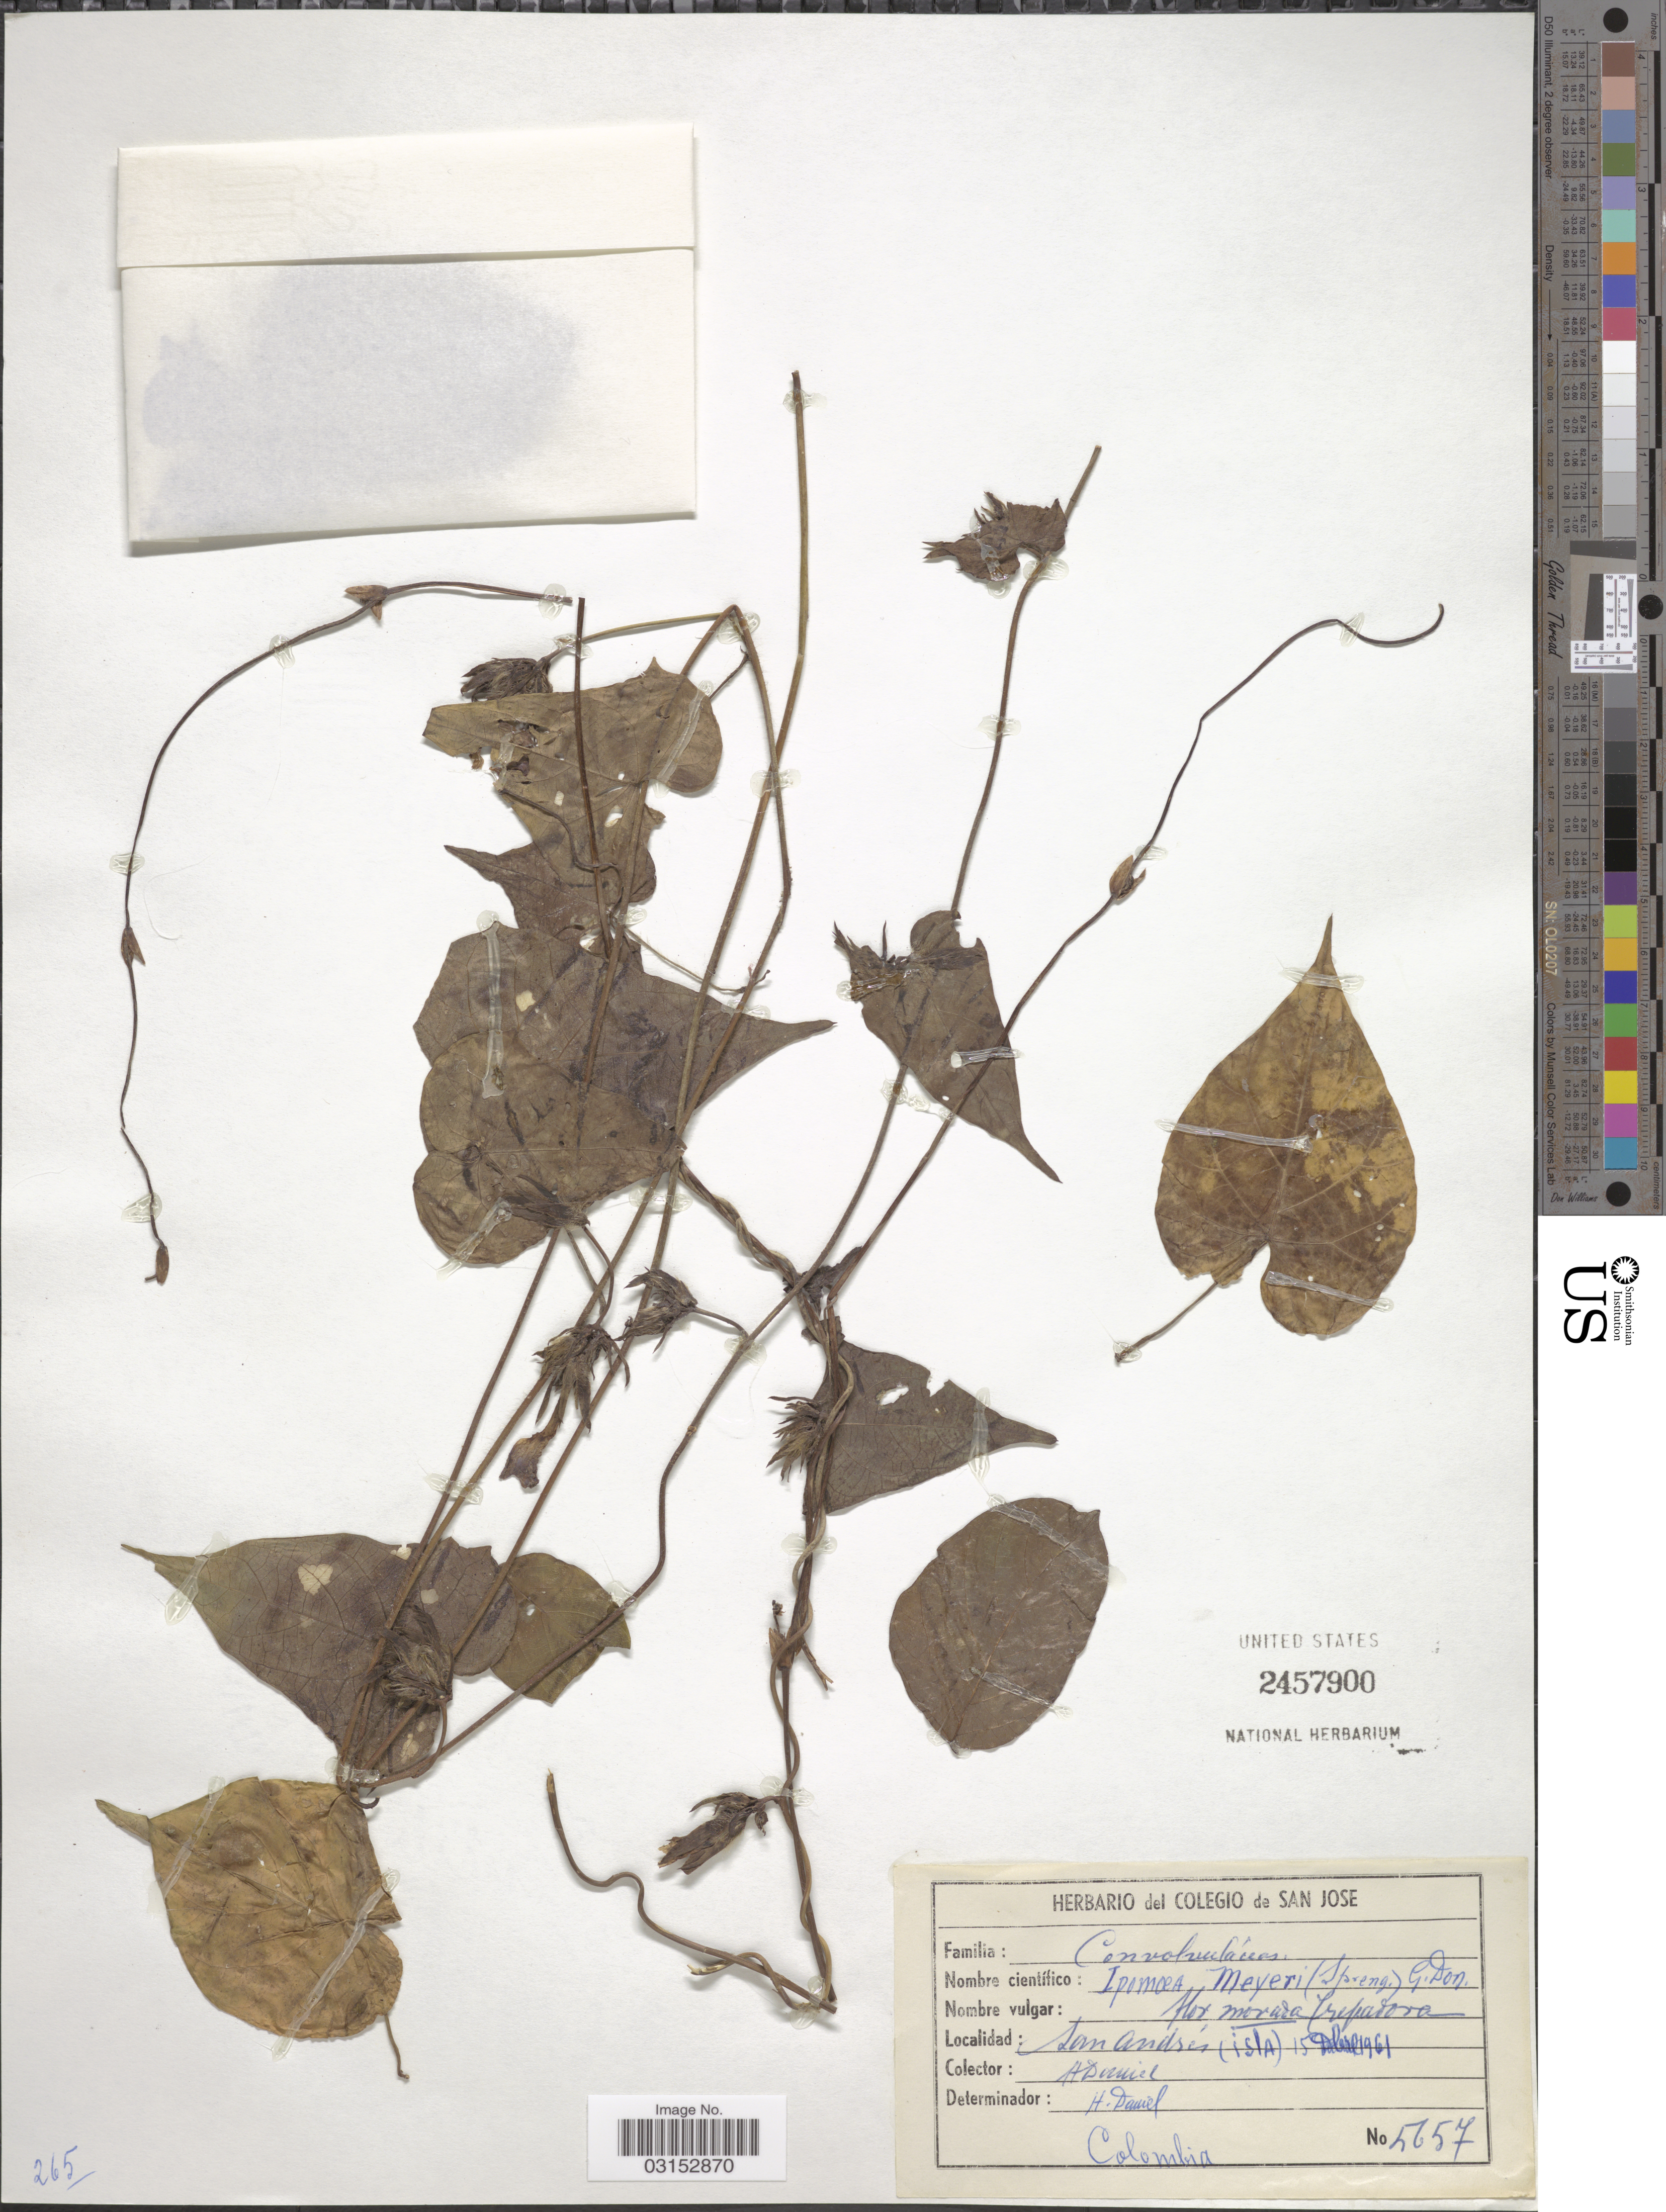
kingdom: Plantae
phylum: Tracheophyta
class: Magnoliopsida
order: Solanales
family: Convolvulaceae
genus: Ipomoea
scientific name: Ipomoea meyeri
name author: (Spreng.) G. Don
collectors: H. Daniel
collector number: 5657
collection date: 1961-10-15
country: Colombia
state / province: San Andres y Providencia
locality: San Andrés (isla).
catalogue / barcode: US 2457900